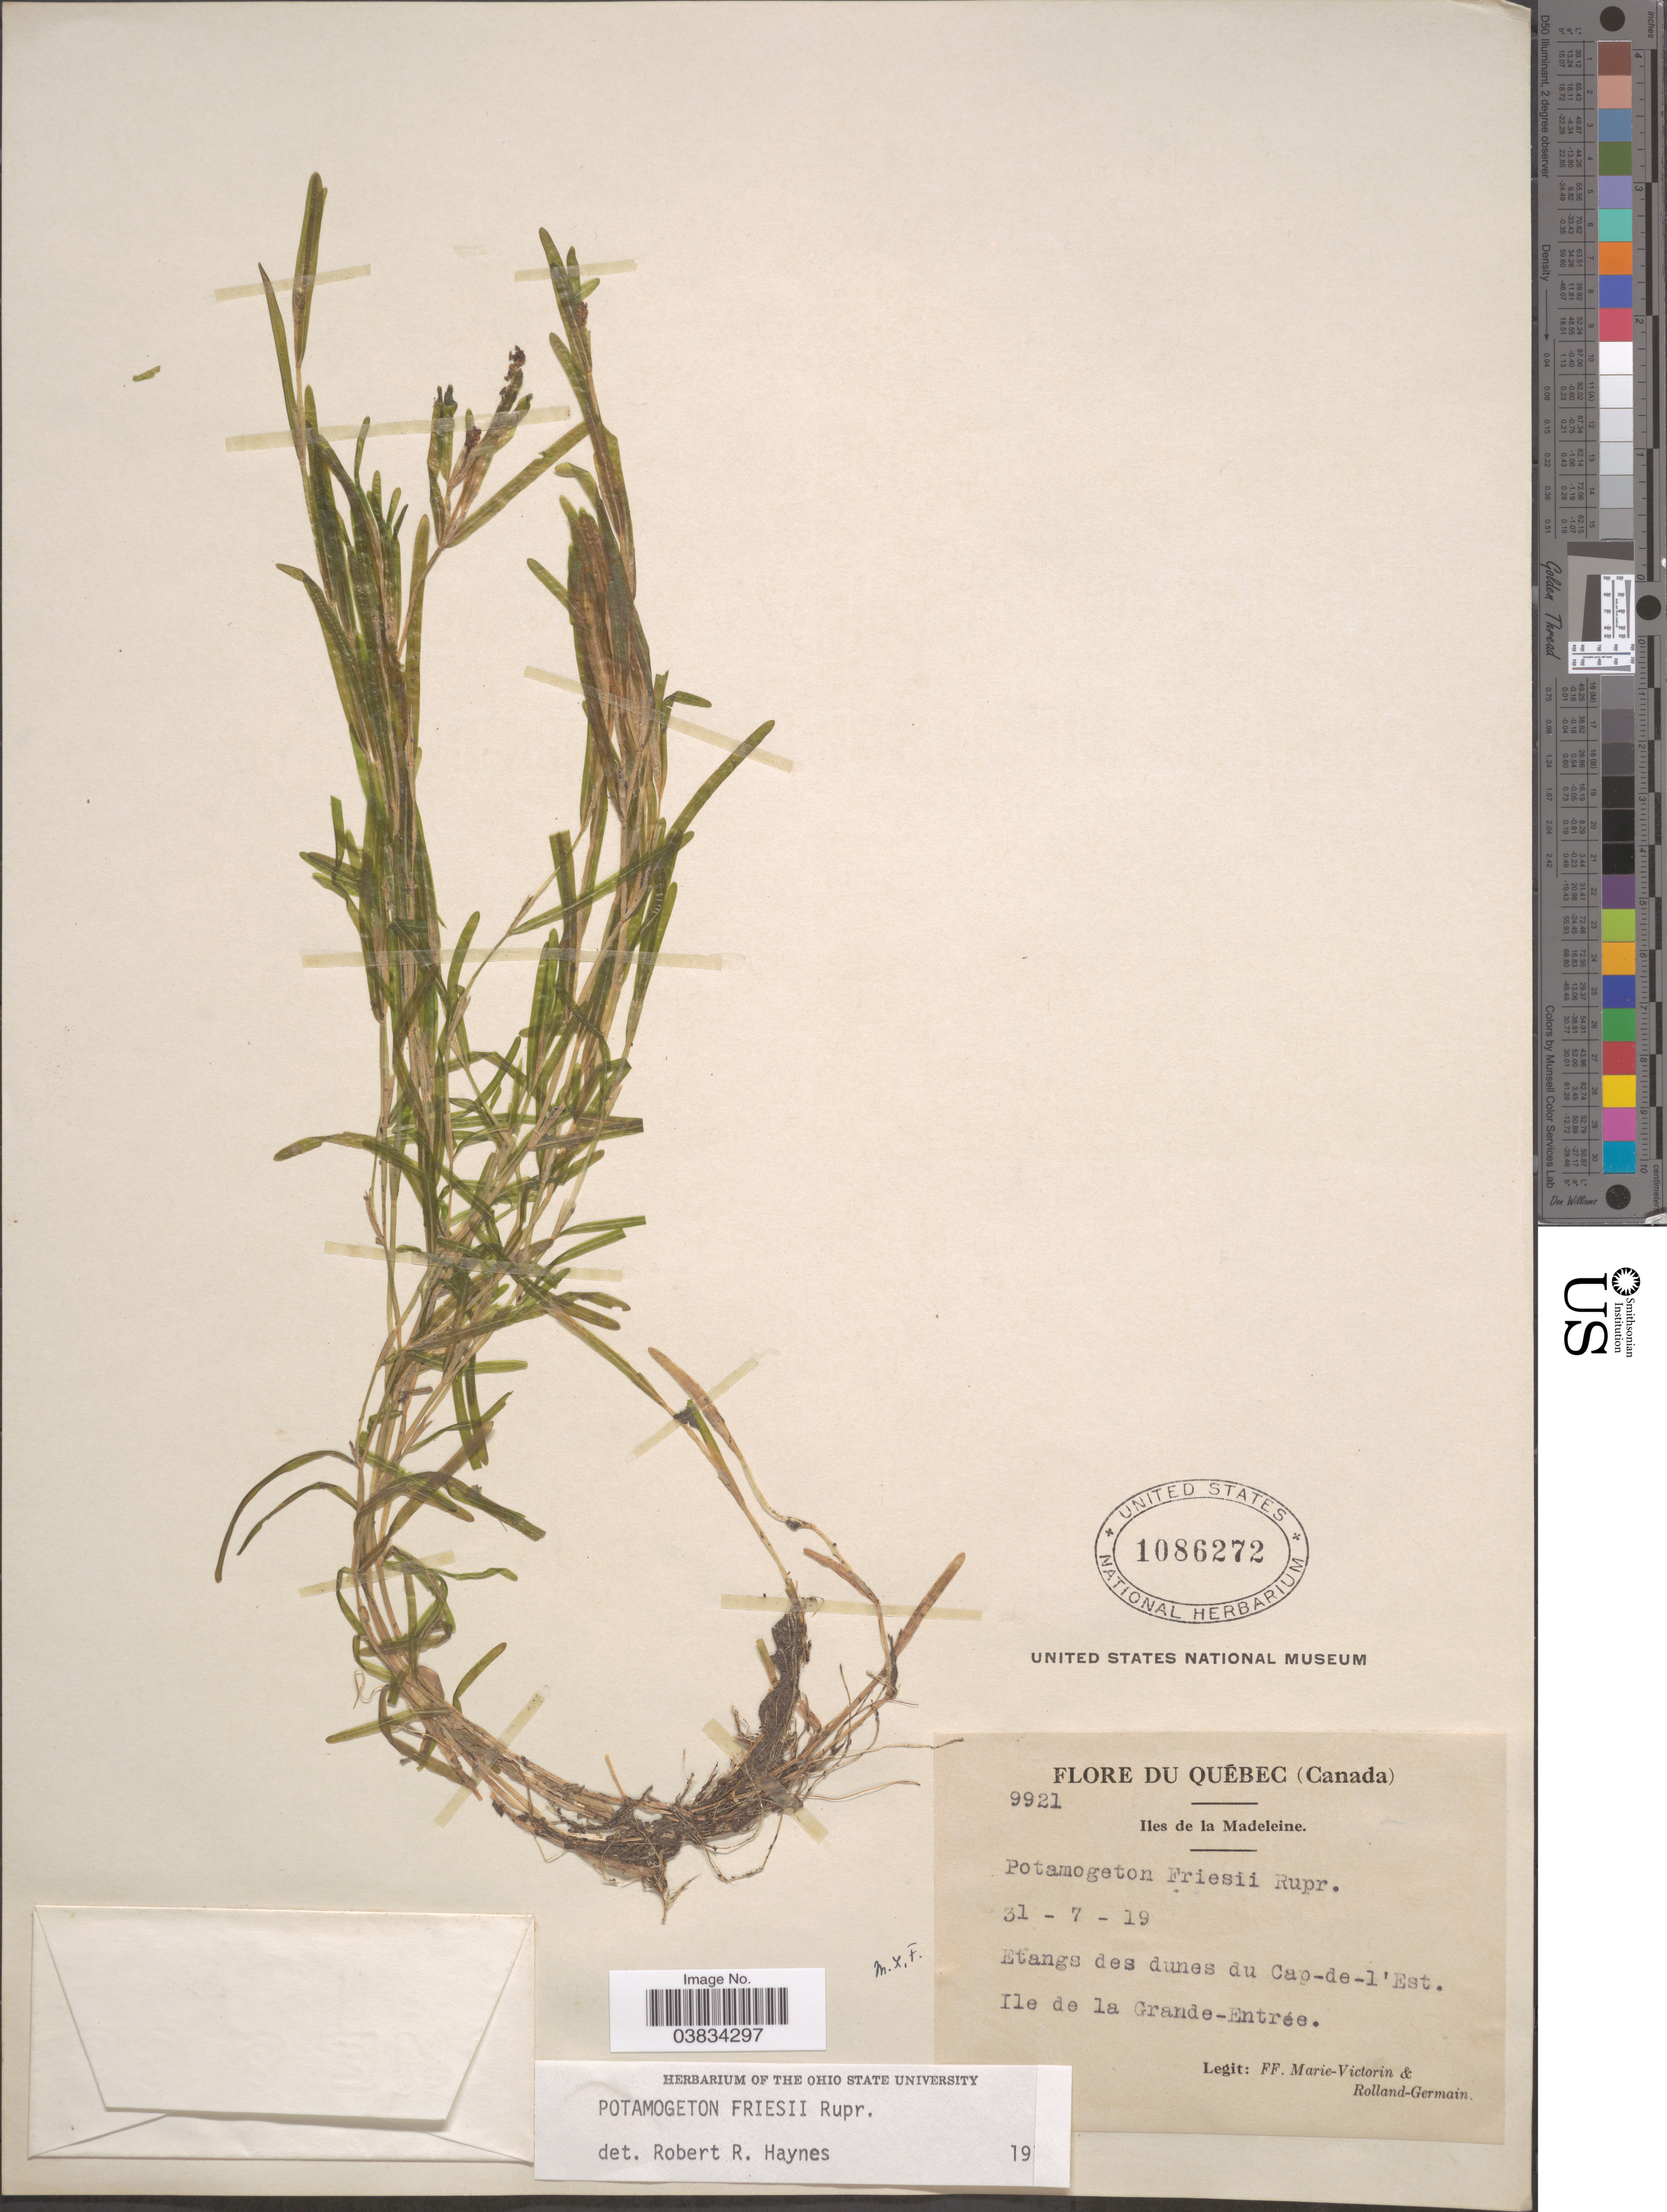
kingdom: Plantae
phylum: Tracheophyta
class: Liliopsida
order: Alismatales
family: Potamogetonaceae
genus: Potamogeton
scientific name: Potamogeton friesii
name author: Rupr.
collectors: F. Marie-Victorin & Rolland-Germain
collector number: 9921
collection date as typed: Transcribed d/m/y: 31/7/19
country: Canada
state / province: Quebec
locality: Iles de la Madeleine. Etangs des dunes du Cap-de-l'Est. Ile de la Grande-Entrée.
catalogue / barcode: US 1086272